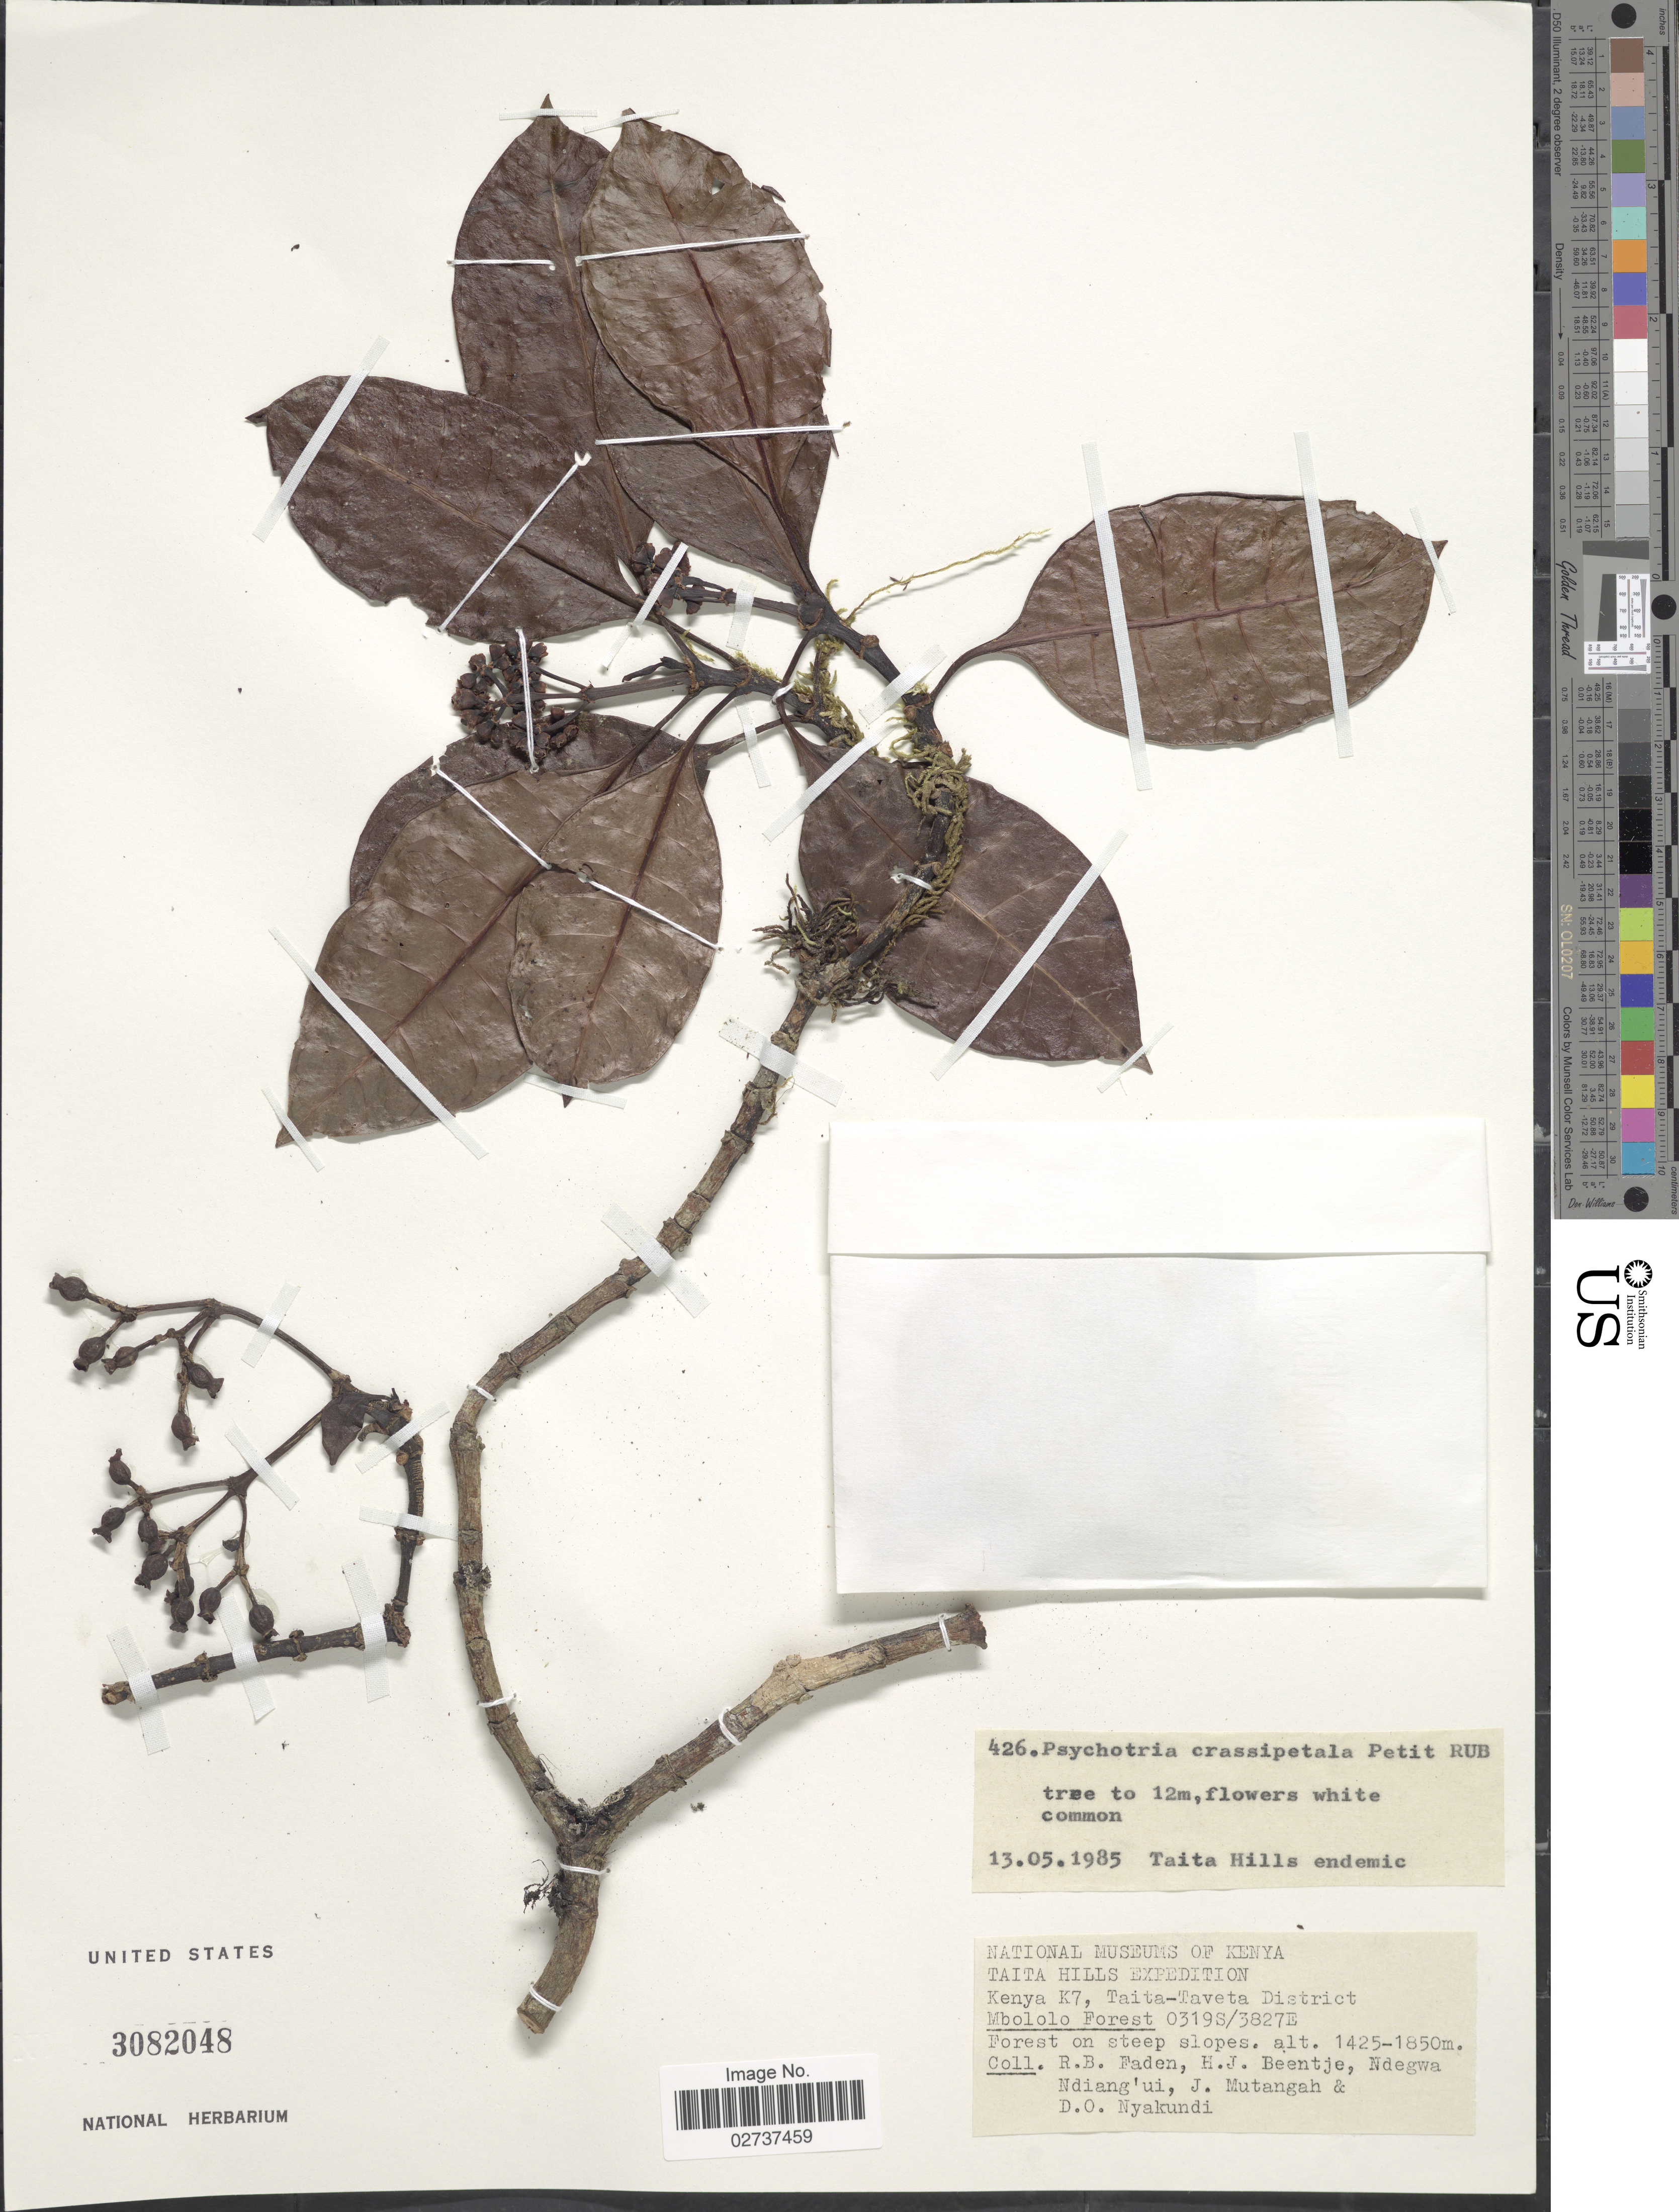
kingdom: Plantae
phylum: Tracheophyta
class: Magnoliopsida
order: Gentianales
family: Rubiaceae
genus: Psychotria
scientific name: Psychotria crassipetala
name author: E.M.A. Petit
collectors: R. B. Faden, H. J. Beentje, Ndegwa Ndiang'ui, J. Mutangah & D. Nyakundi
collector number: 426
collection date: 1985-05-13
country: Kenya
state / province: Taita Taveta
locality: Kenya K7, Taita-Taveta District. Mbololo Forest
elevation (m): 1425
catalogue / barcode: US 3082048